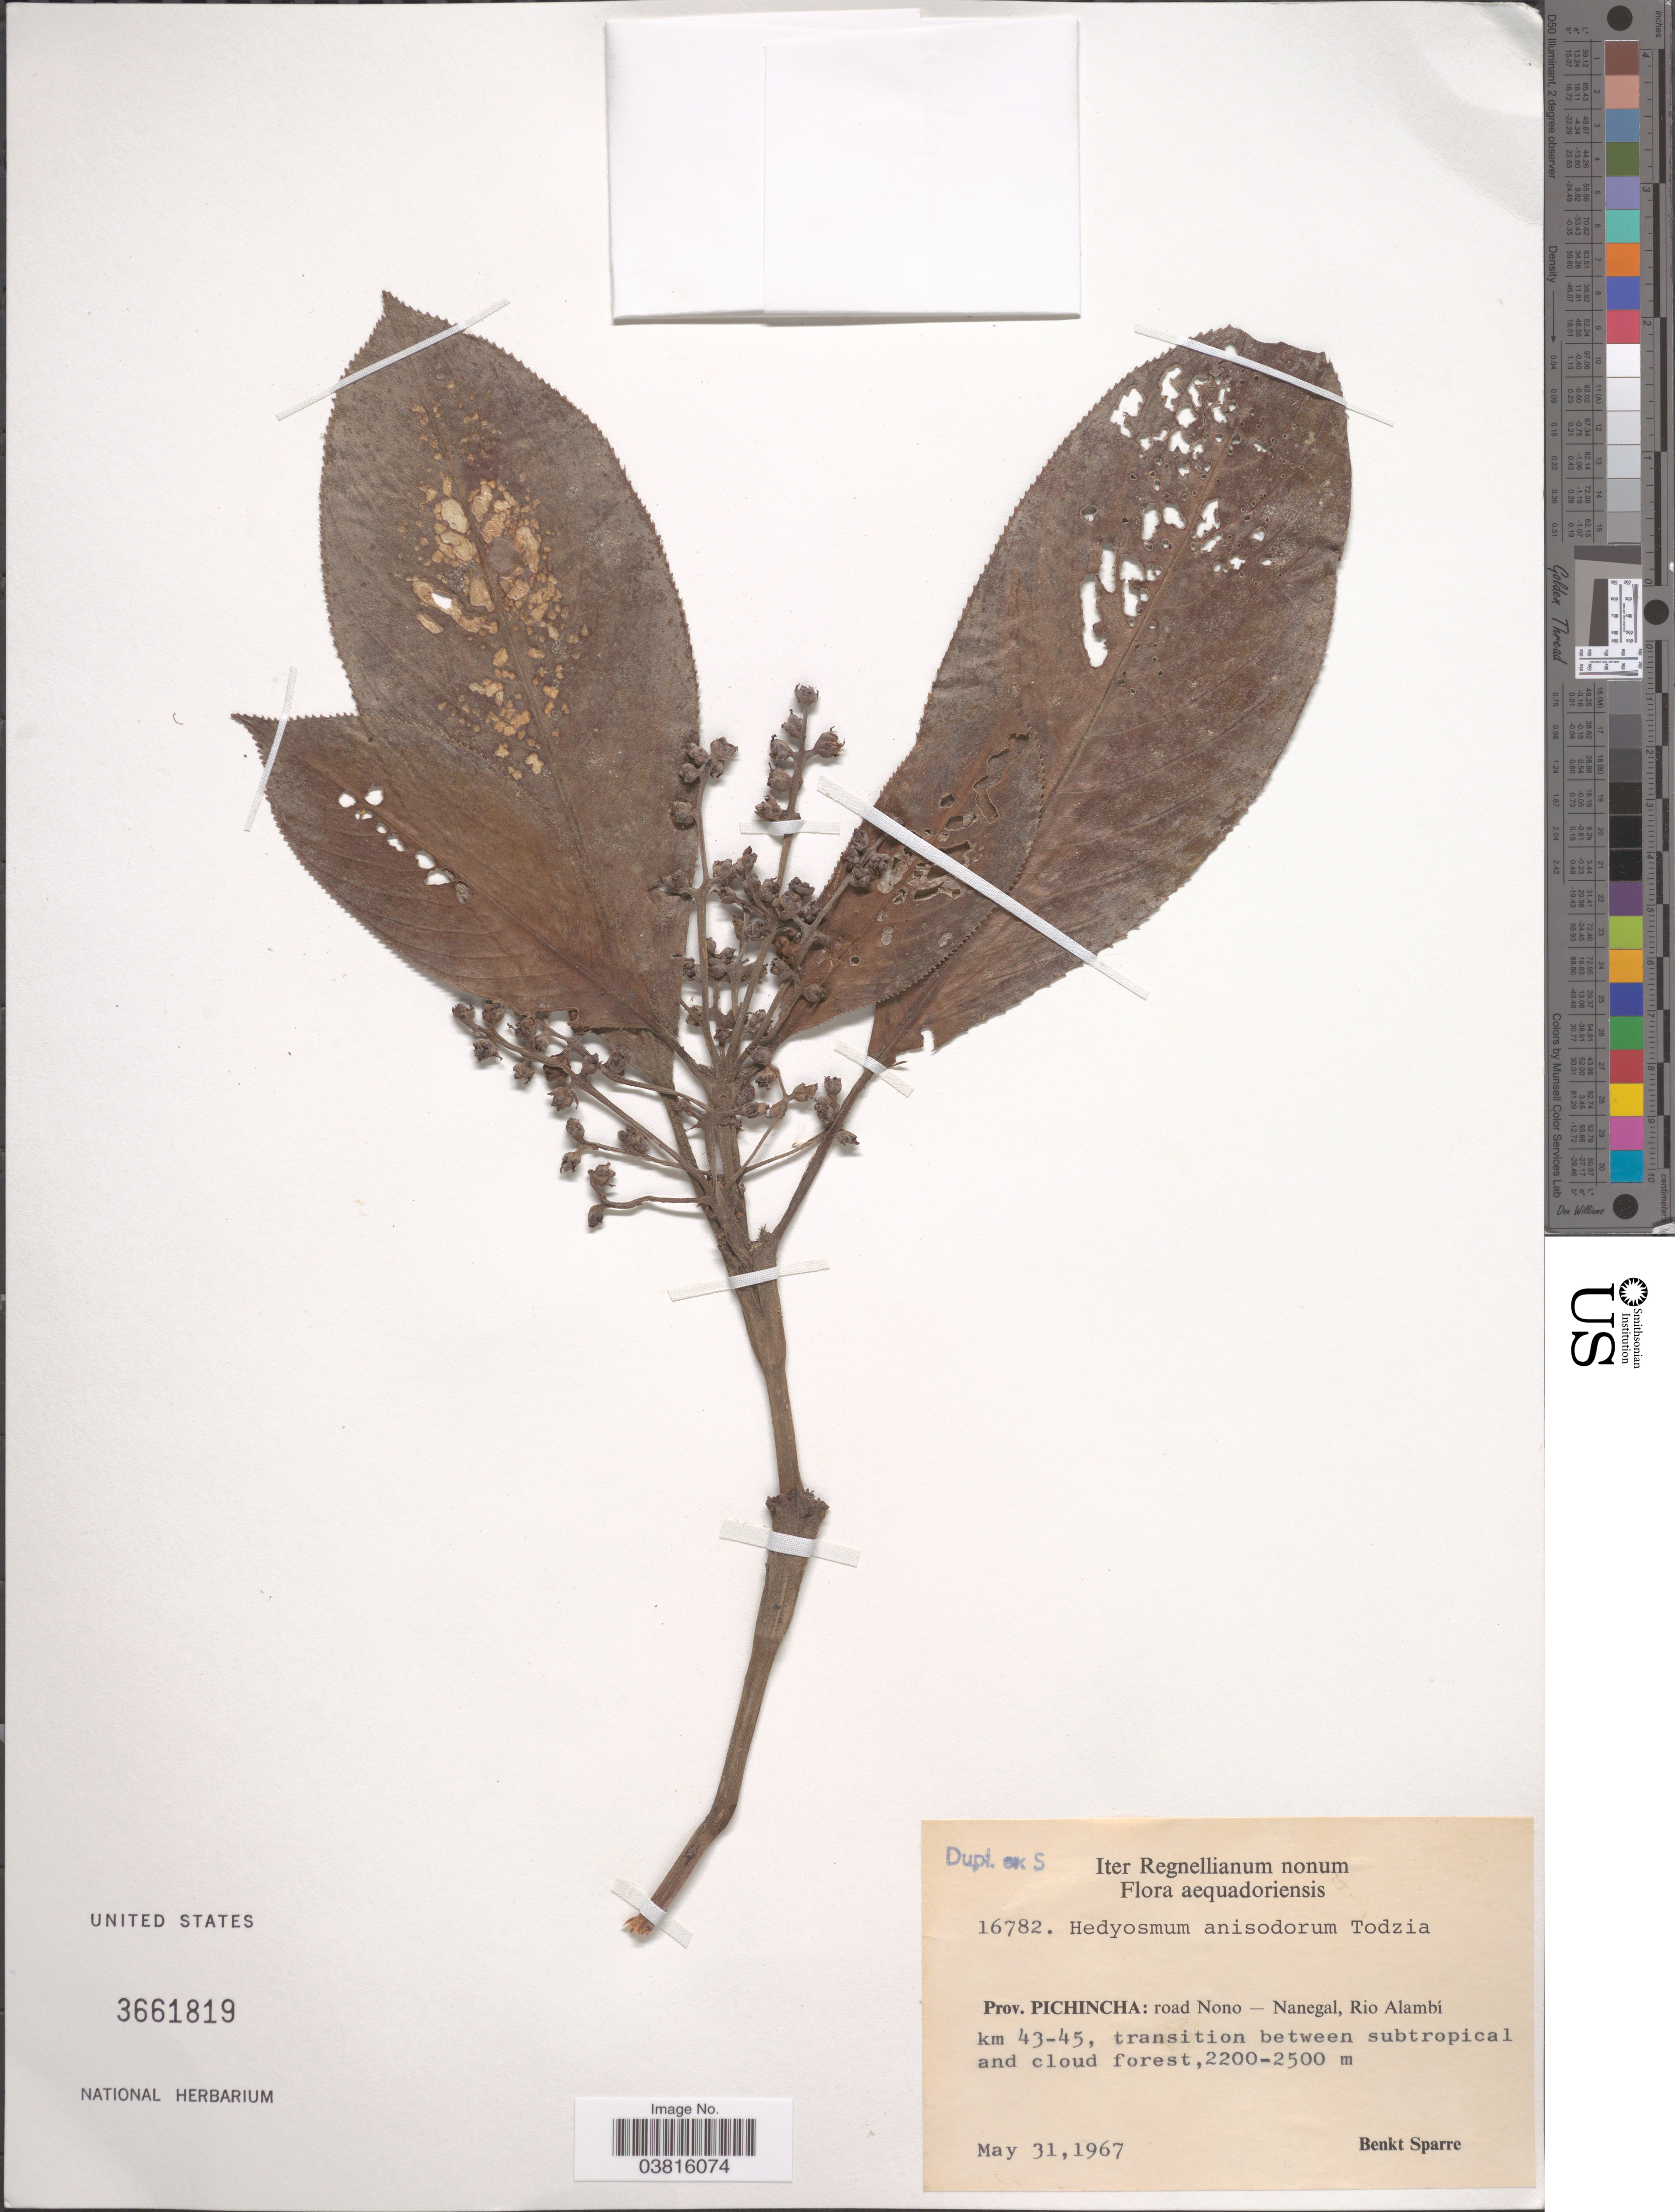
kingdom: Plantae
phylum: Tracheophyta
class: Magnoliopsida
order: Chloranthales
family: Chloranthaceae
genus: Hedyosmum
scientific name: Hedyosmum anisodorum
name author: Todzia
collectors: B. Sparre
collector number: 16782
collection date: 1967-05-31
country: Ecuador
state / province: Pichincha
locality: Road Nono- Nanegal, Rio Alambí. Km 43-45.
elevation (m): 2200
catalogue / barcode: US 3661819